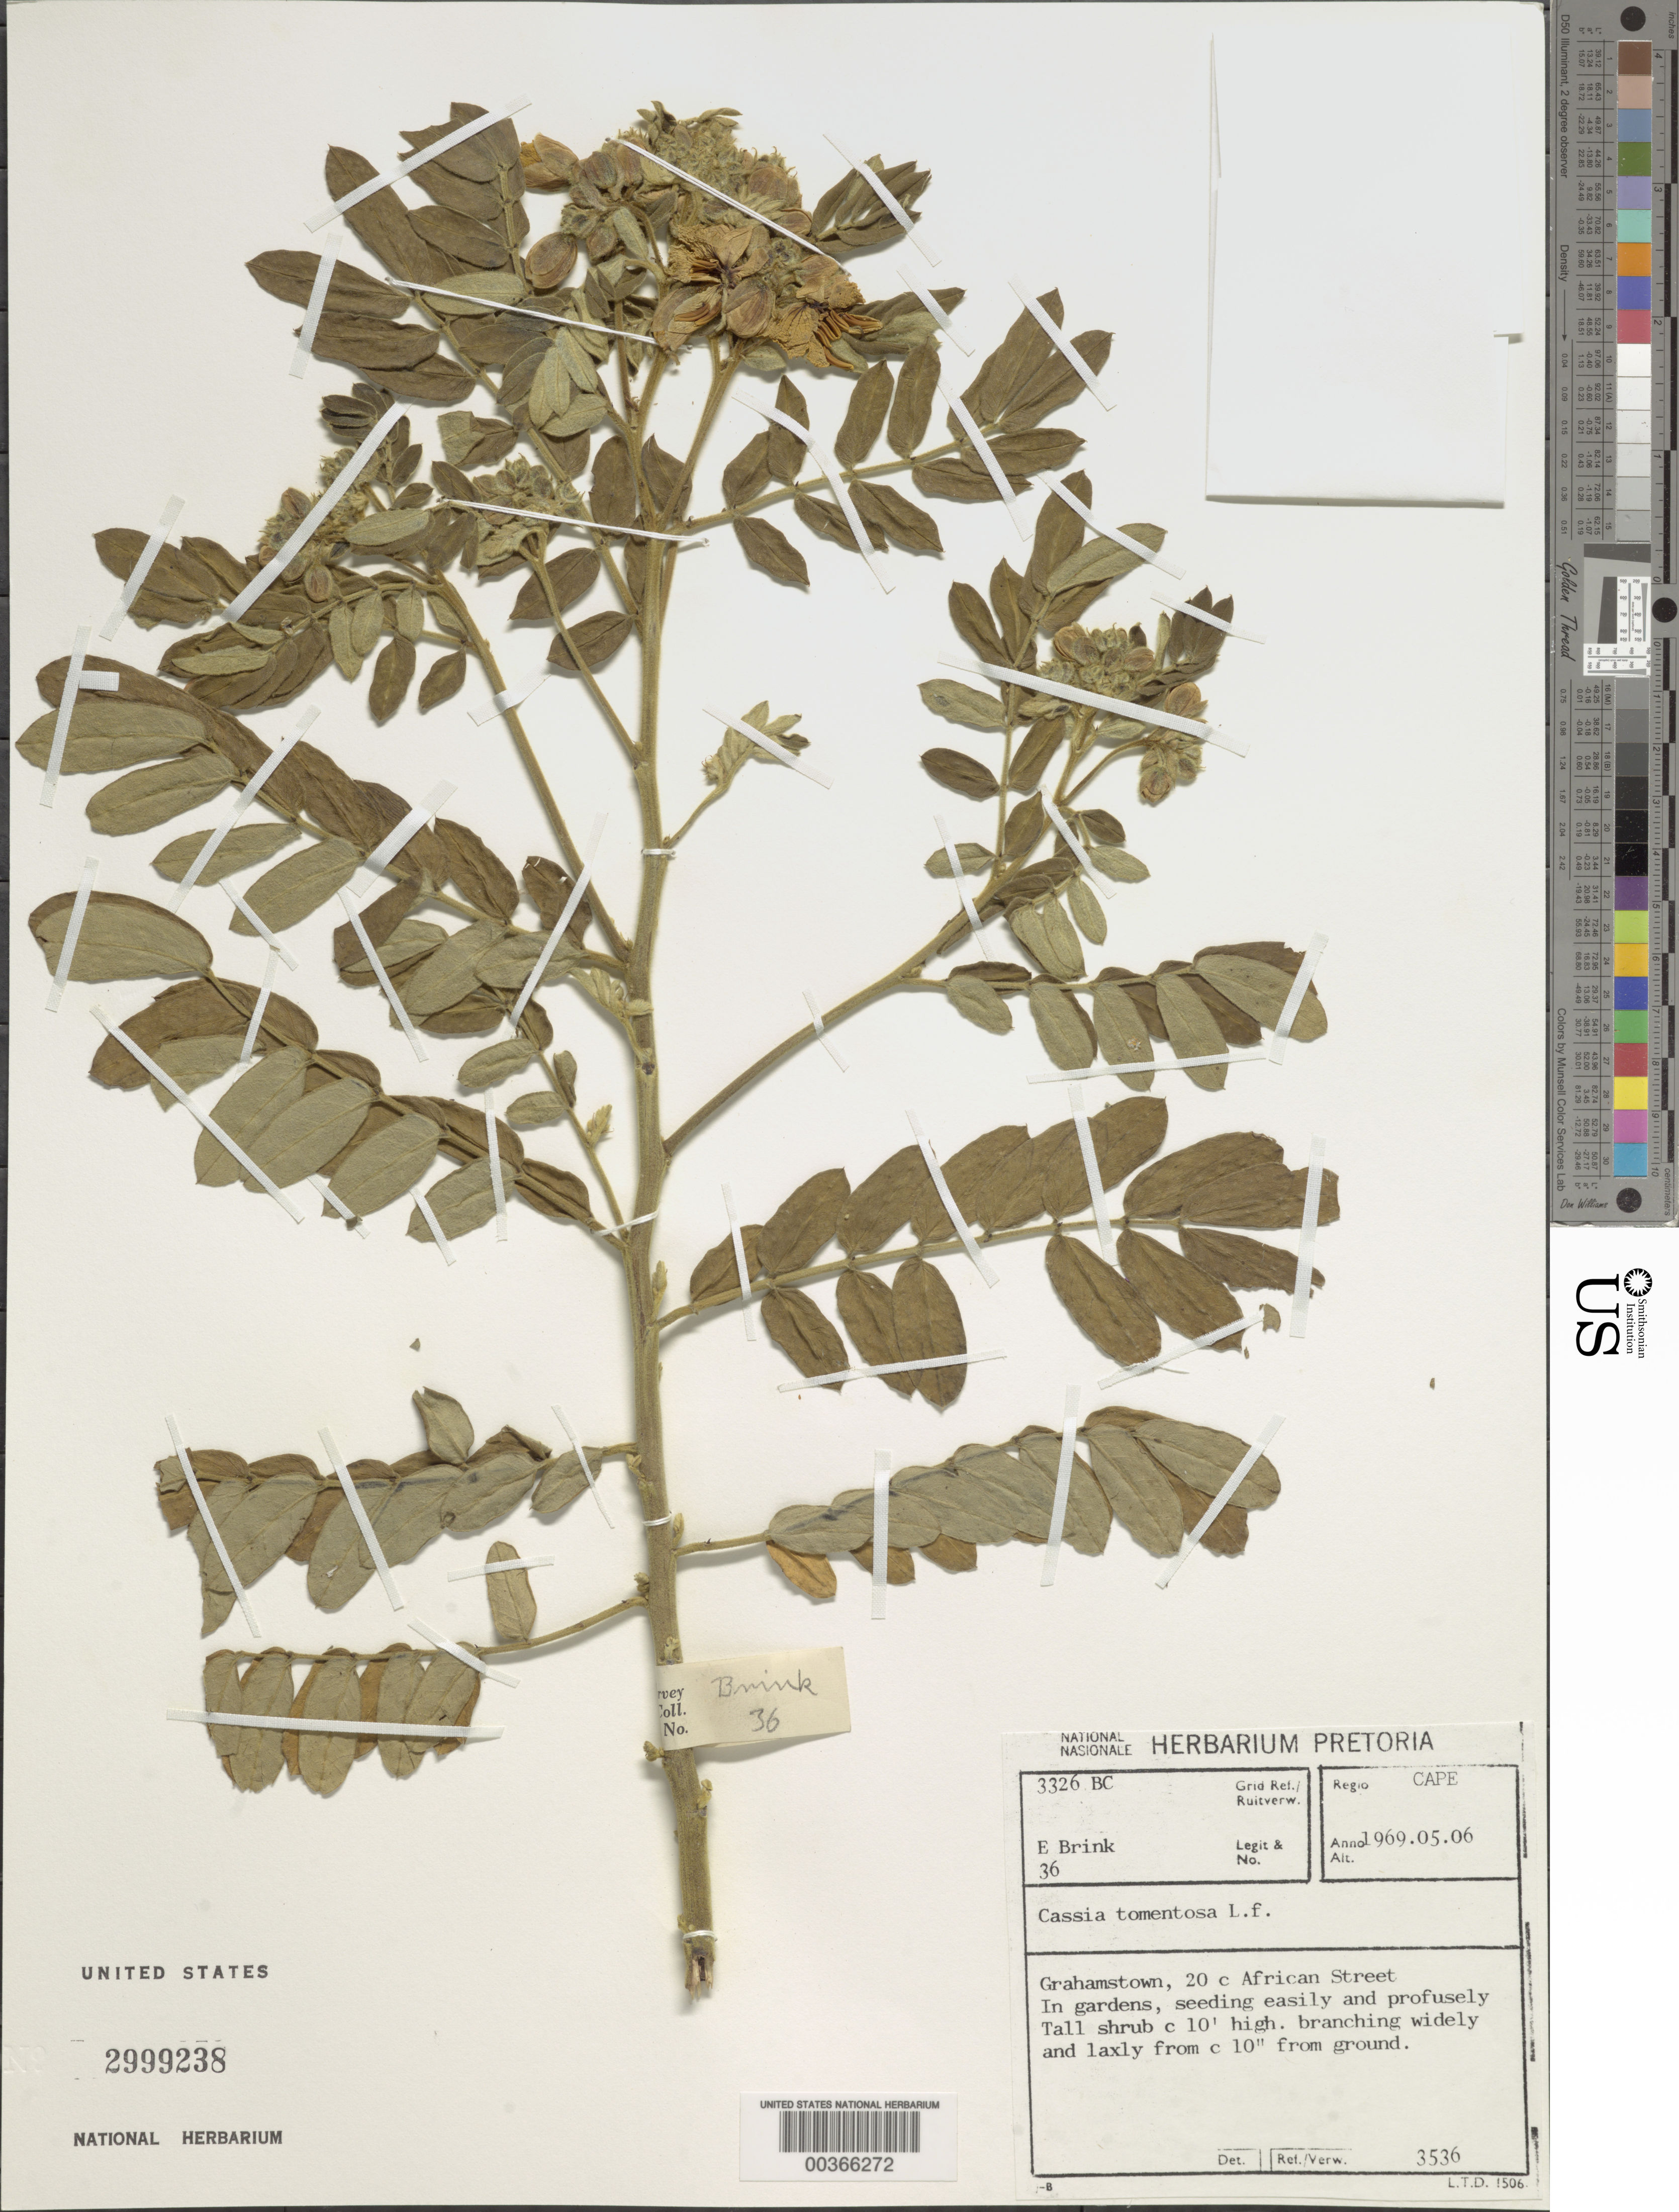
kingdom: Plantae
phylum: Tracheophyta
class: Magnoliopsida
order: Fabales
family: Fabaceae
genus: Senna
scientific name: Senna tomentosa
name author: Batka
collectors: E. Brink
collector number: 36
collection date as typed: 05 Jun 1969 or 06 May 1969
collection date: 1969-05-06 or 1969-06-05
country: South Africa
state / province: Eastern Cape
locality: Grahamstown, 20 c african street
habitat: In gardens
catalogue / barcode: US 2999238